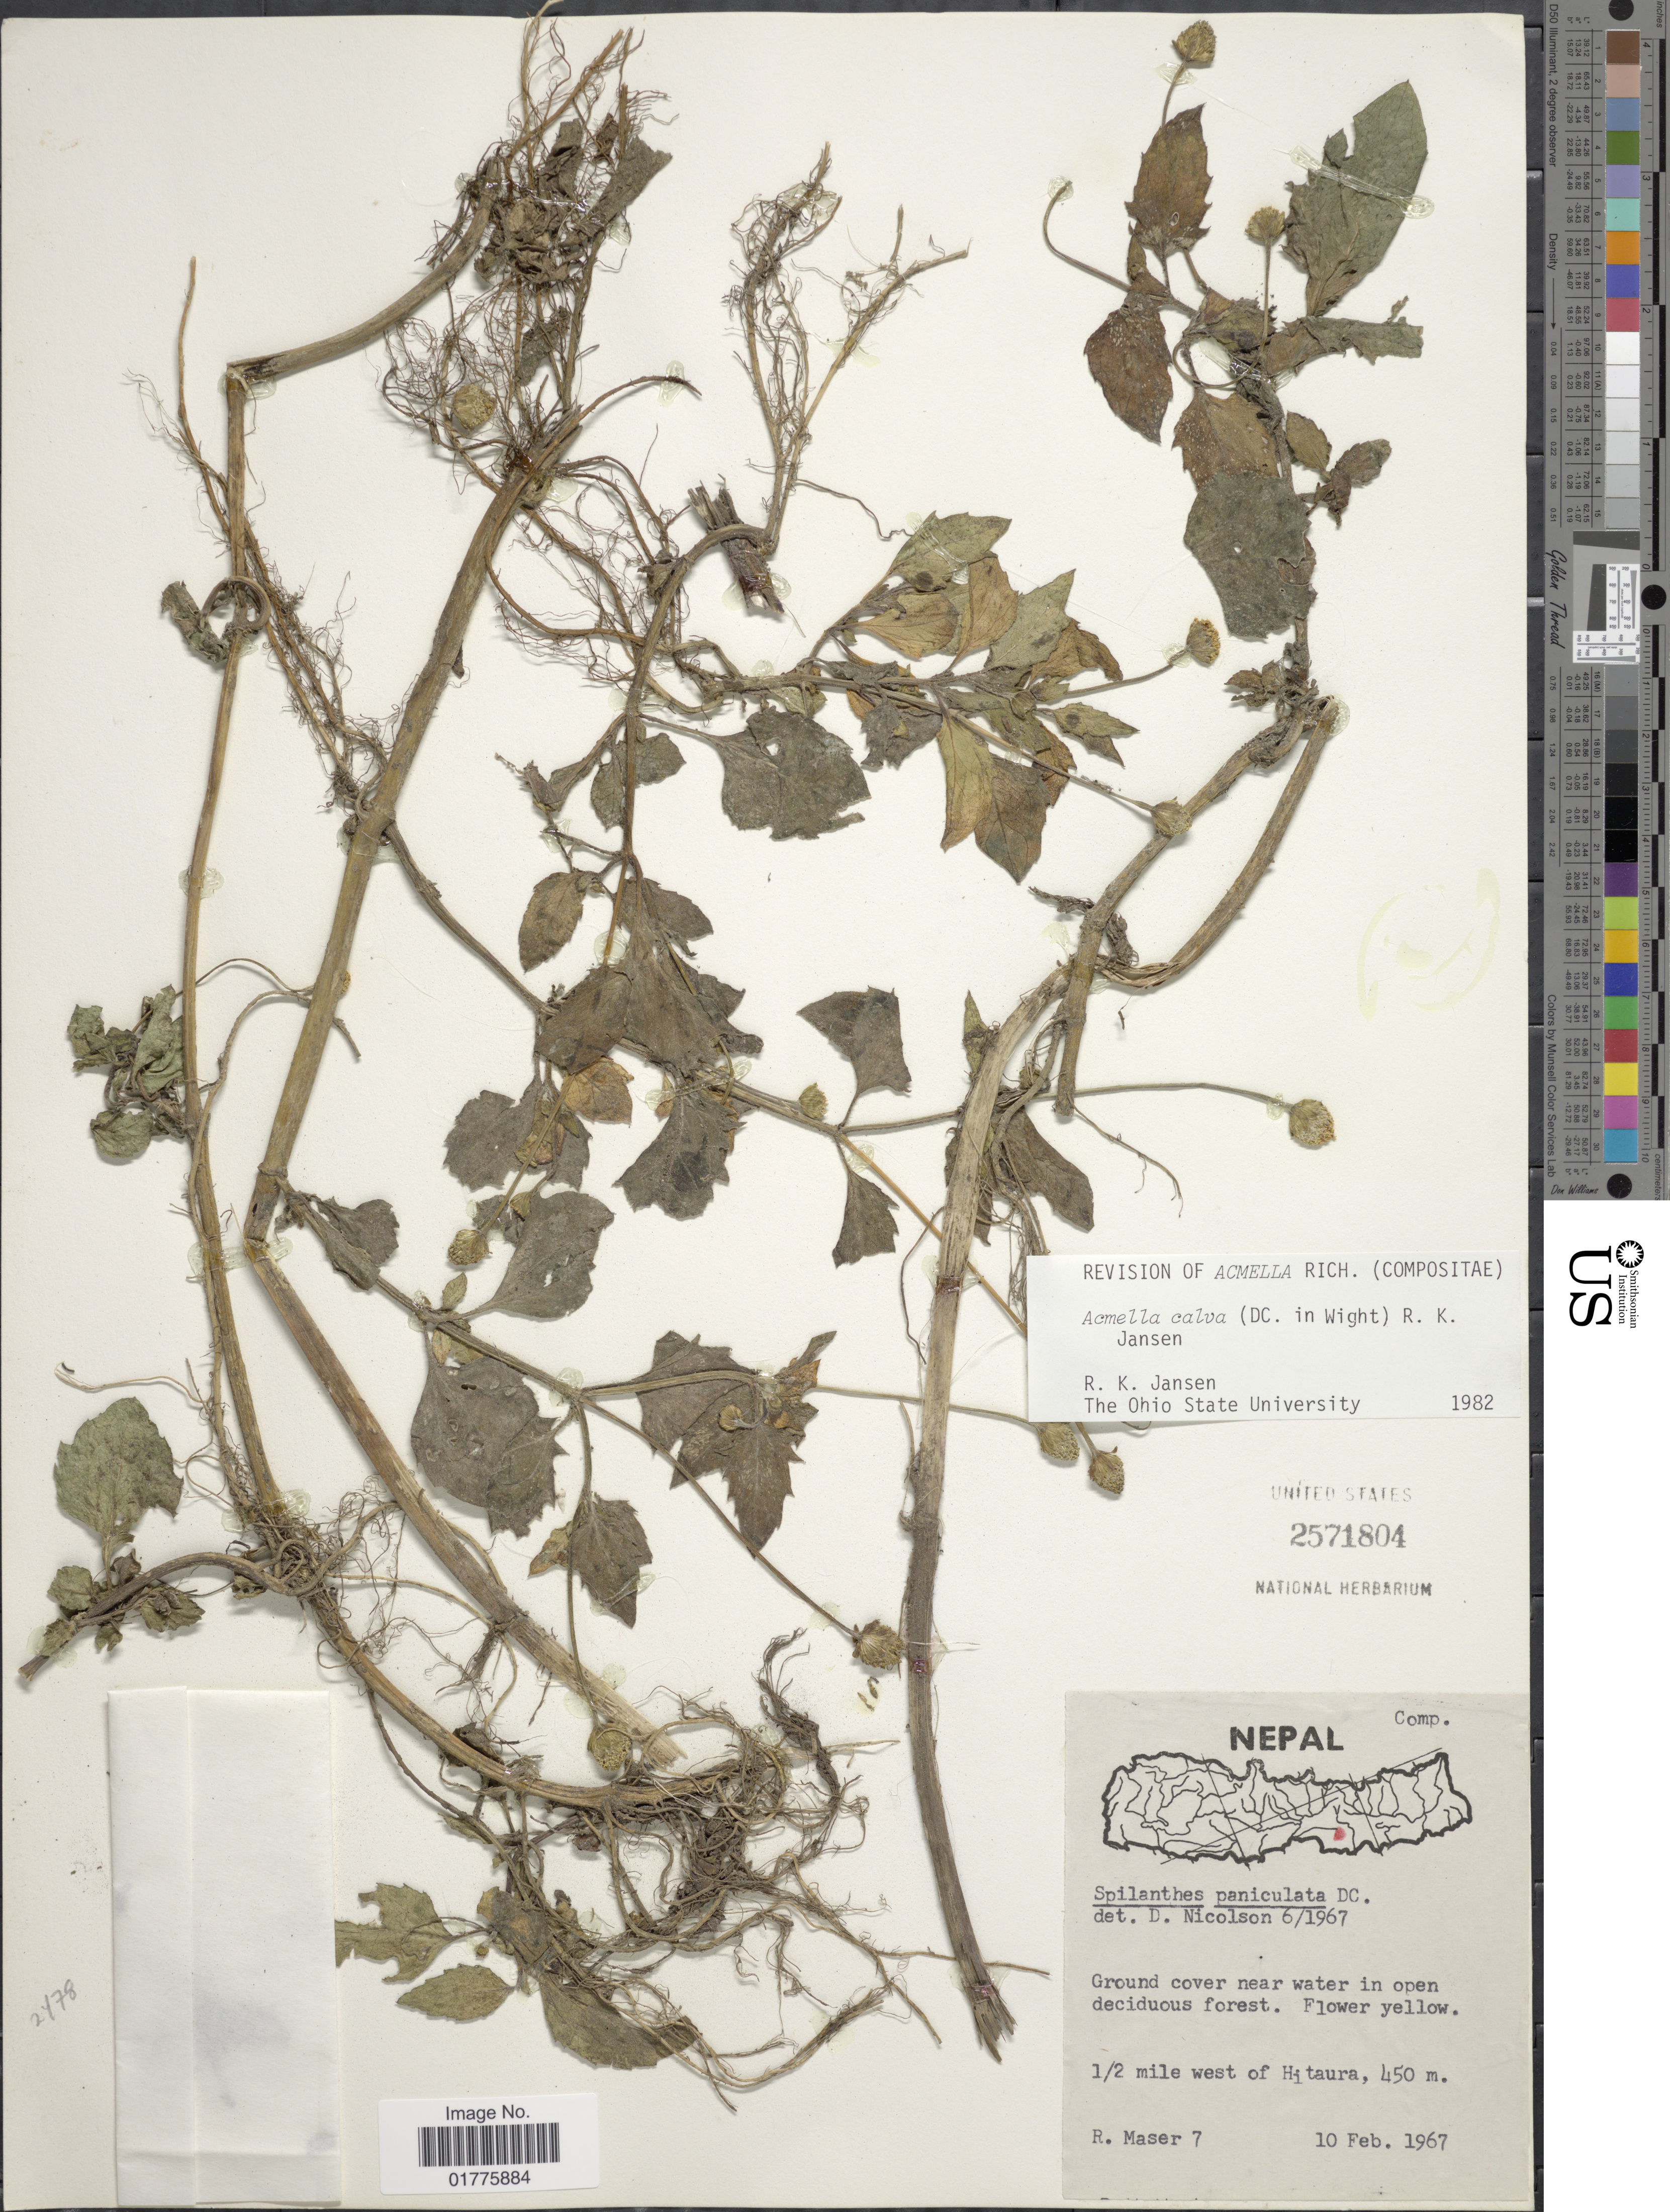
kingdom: Plantae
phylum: Tracheophyta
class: Magnoliopsida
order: Asterales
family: Asteraceae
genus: Acmella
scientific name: Acmella calva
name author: DC.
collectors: R. Maser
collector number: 7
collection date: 1967-02-10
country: Nepal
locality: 1/2 mile west of Hitaura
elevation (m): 450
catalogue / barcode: US 2571804